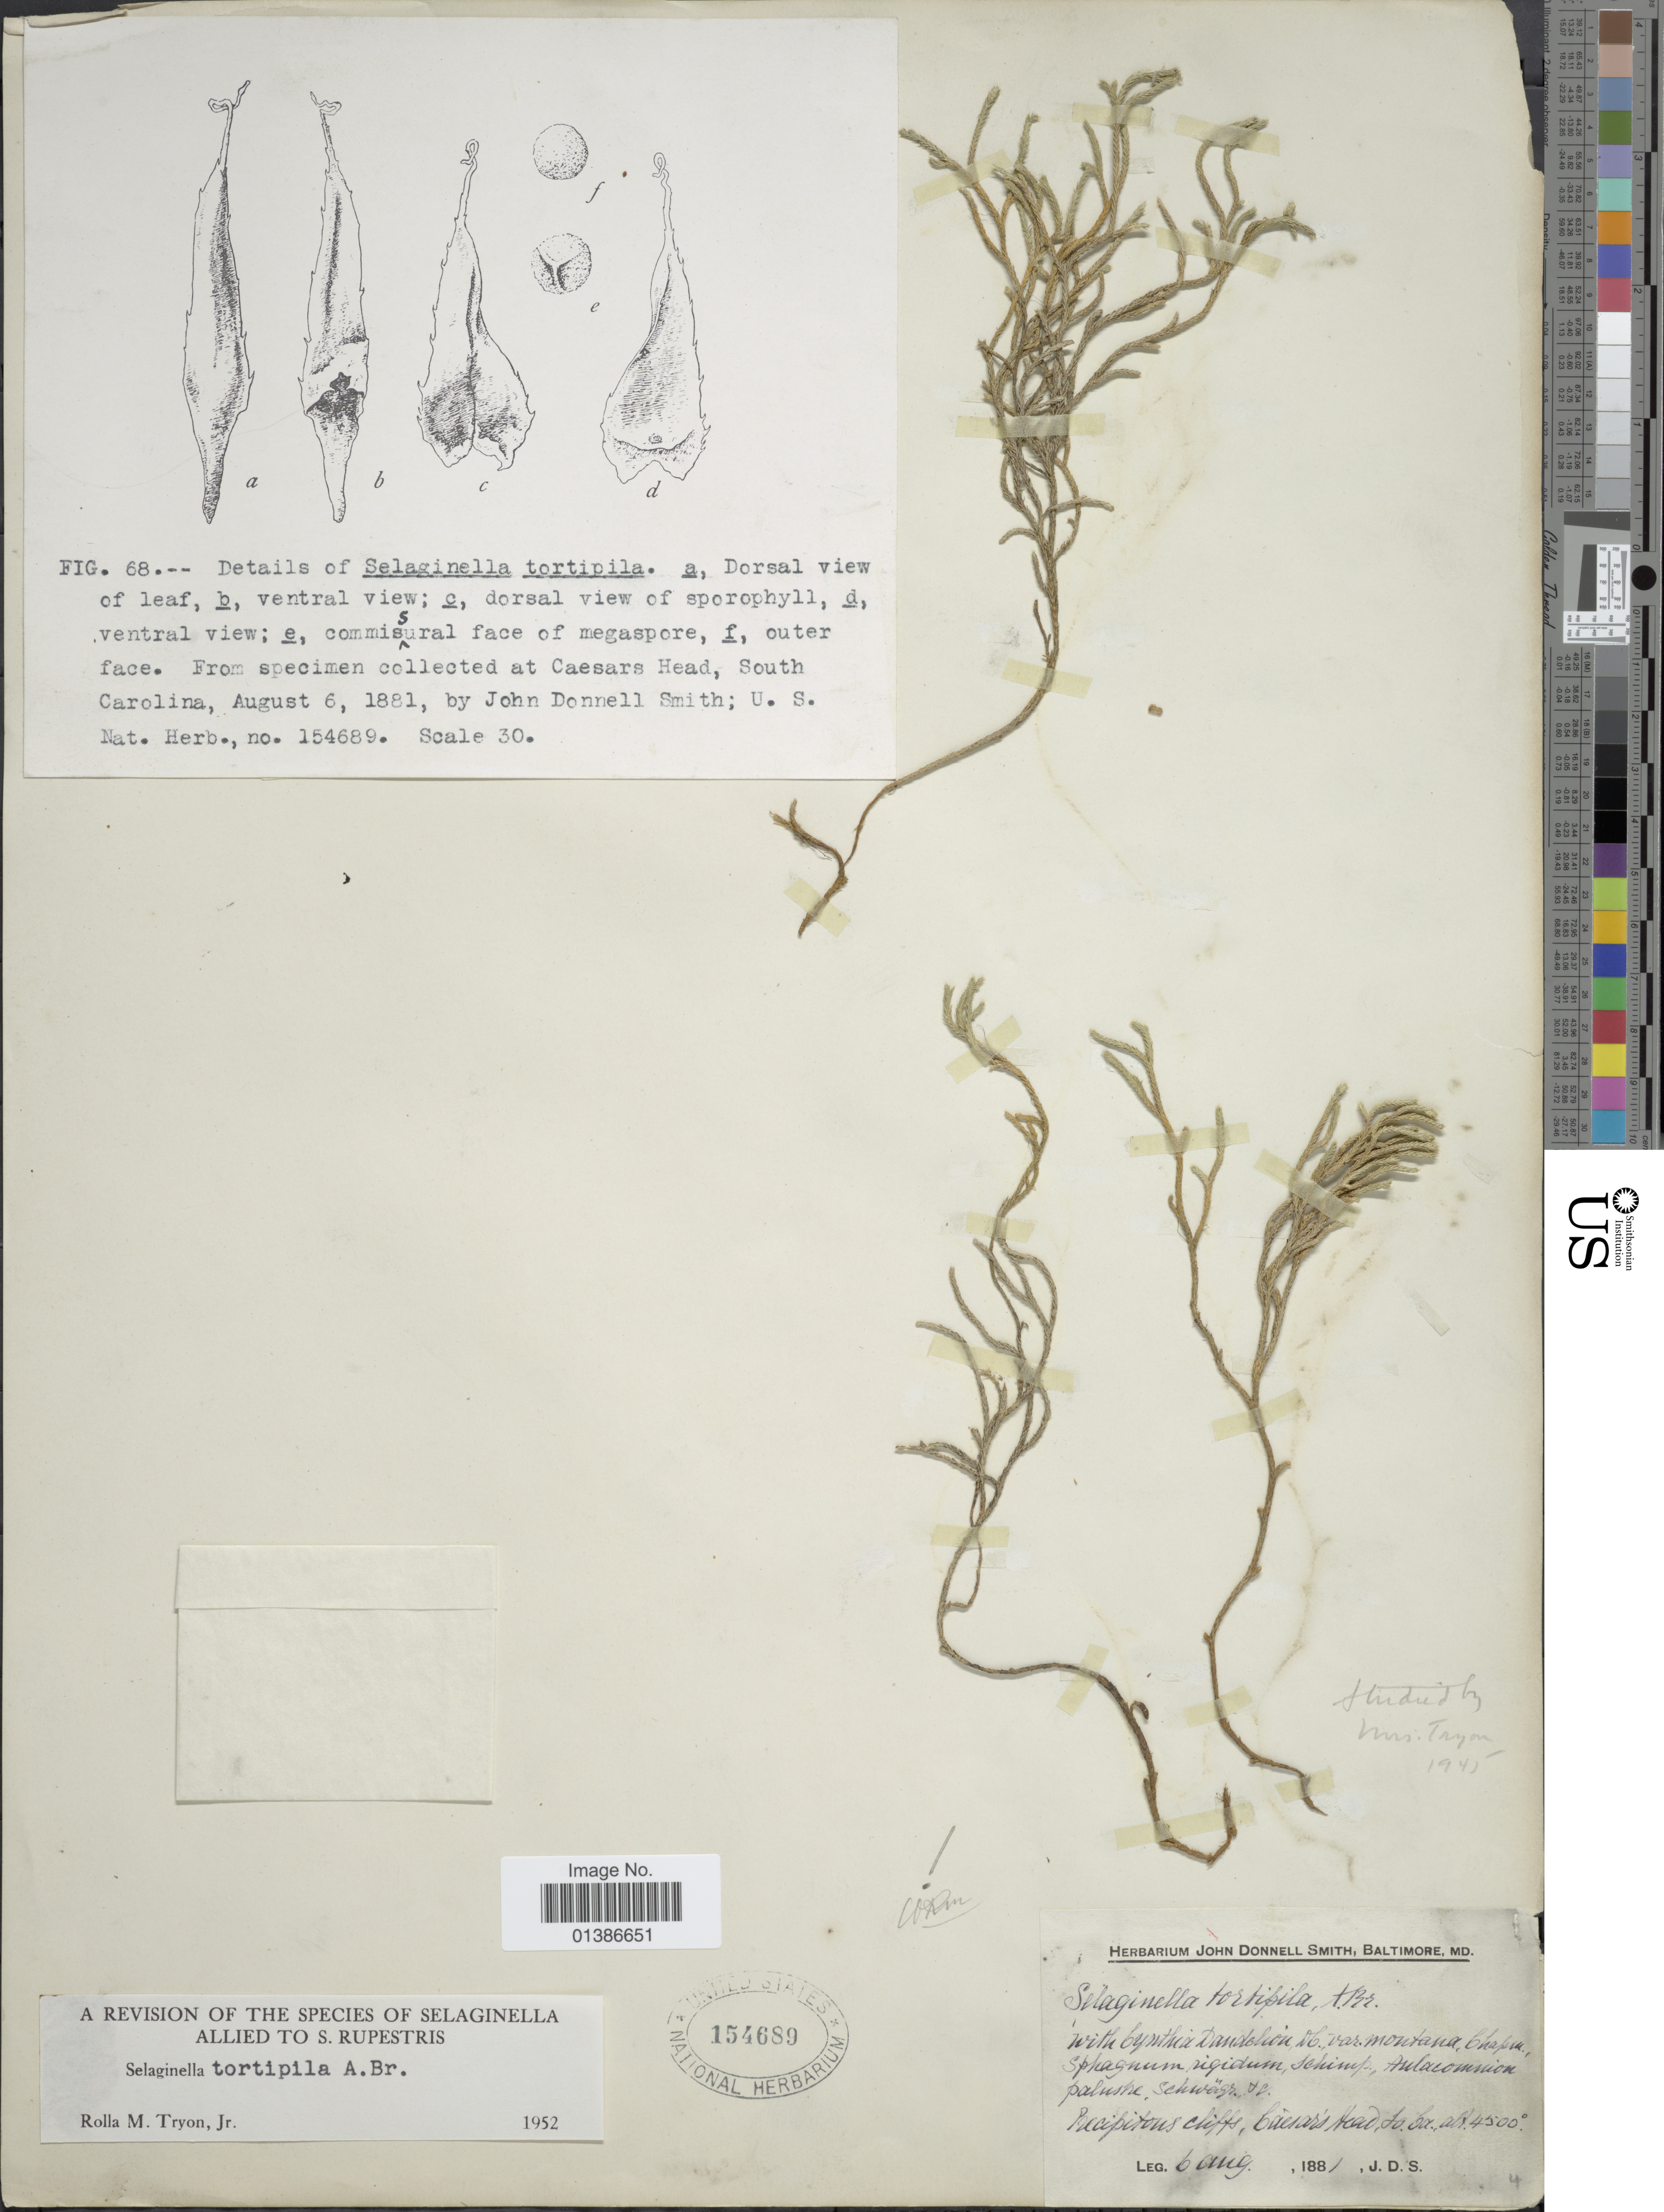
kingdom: Plantae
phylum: Tracheophyta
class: Lycopodiopsida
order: Selaginellales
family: Selaginellaceae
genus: Selaginella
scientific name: Selaginella tortipila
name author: A. Braun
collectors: J. Donnell Smith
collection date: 1881-08-06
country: United States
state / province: South Carolina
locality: Precipitous cliffs, Caesar's Head, So. Ca.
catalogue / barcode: US 154689